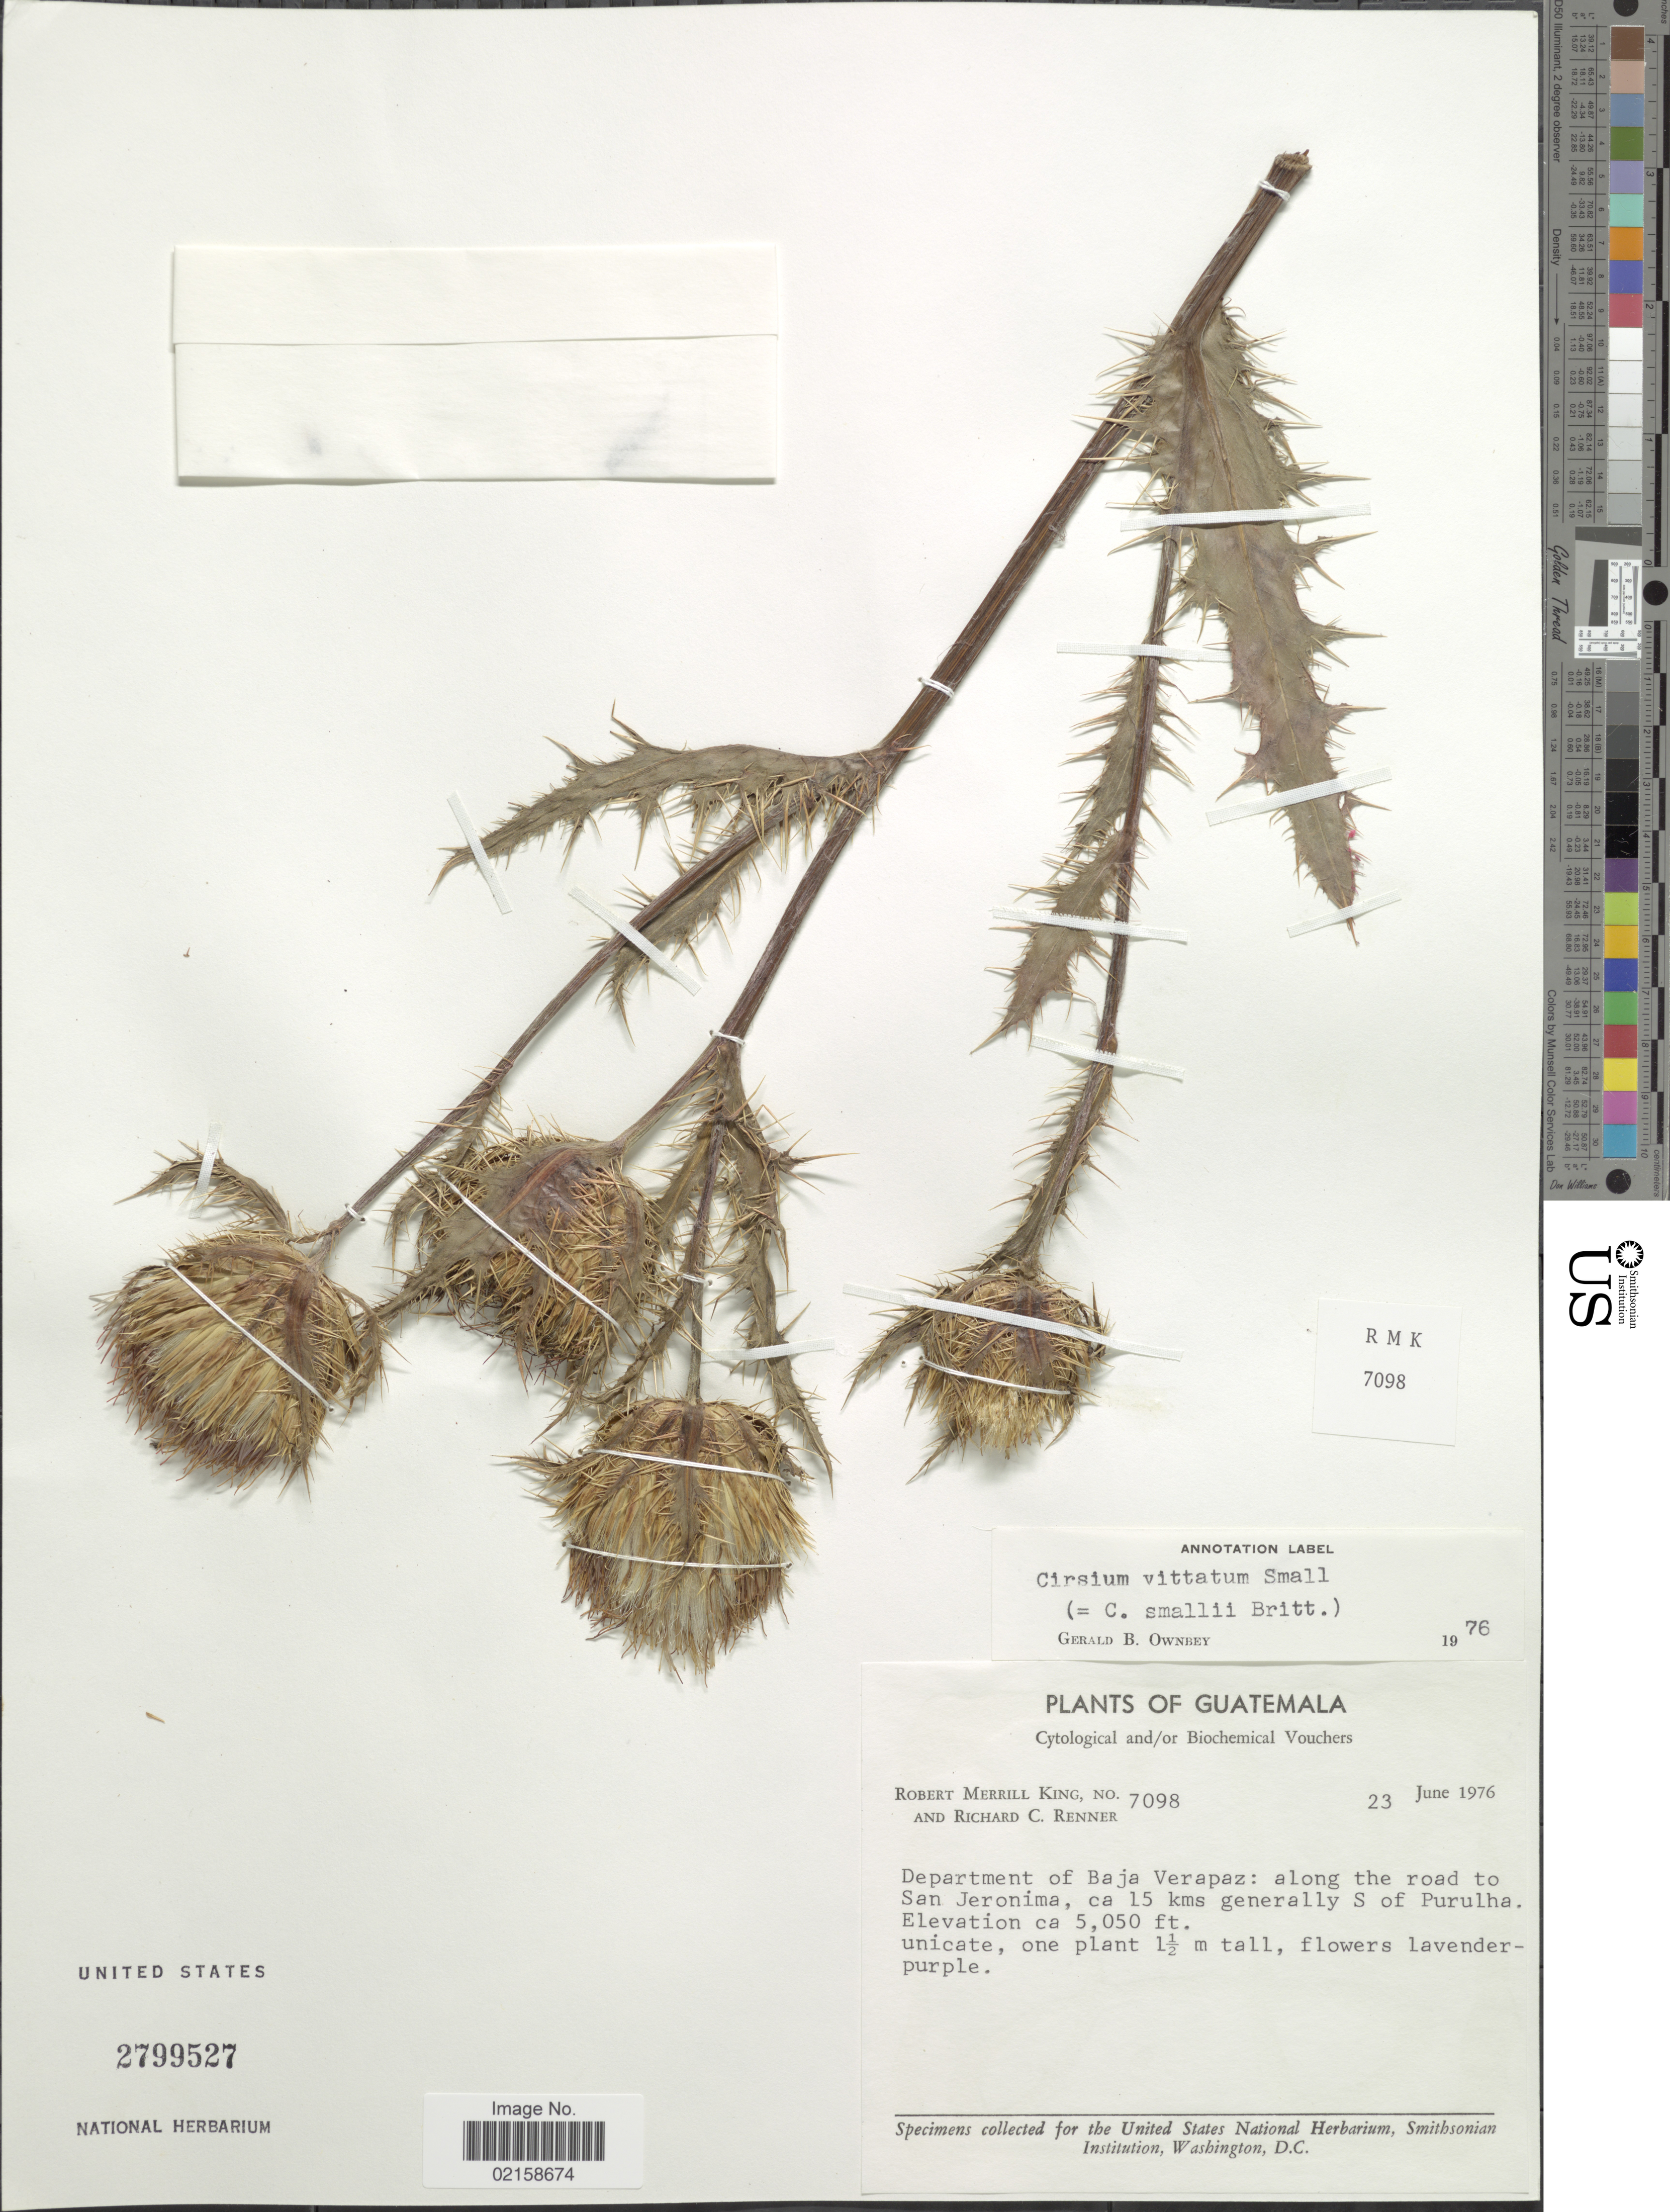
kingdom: Plantae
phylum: Tracheophyta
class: Magnoliopsida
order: Asterales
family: Asteraceae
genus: Cirsium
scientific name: Cirsium horridulum var. vittatum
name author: (Small) R.W. Long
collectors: R. M. King & R. C. Renner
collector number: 7098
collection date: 1976-06-23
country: Guatemala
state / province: Baja Verapaz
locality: Along the road to San Jeronima, ca 15 kms generally S of Purulha.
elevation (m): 1539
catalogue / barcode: US 2799527